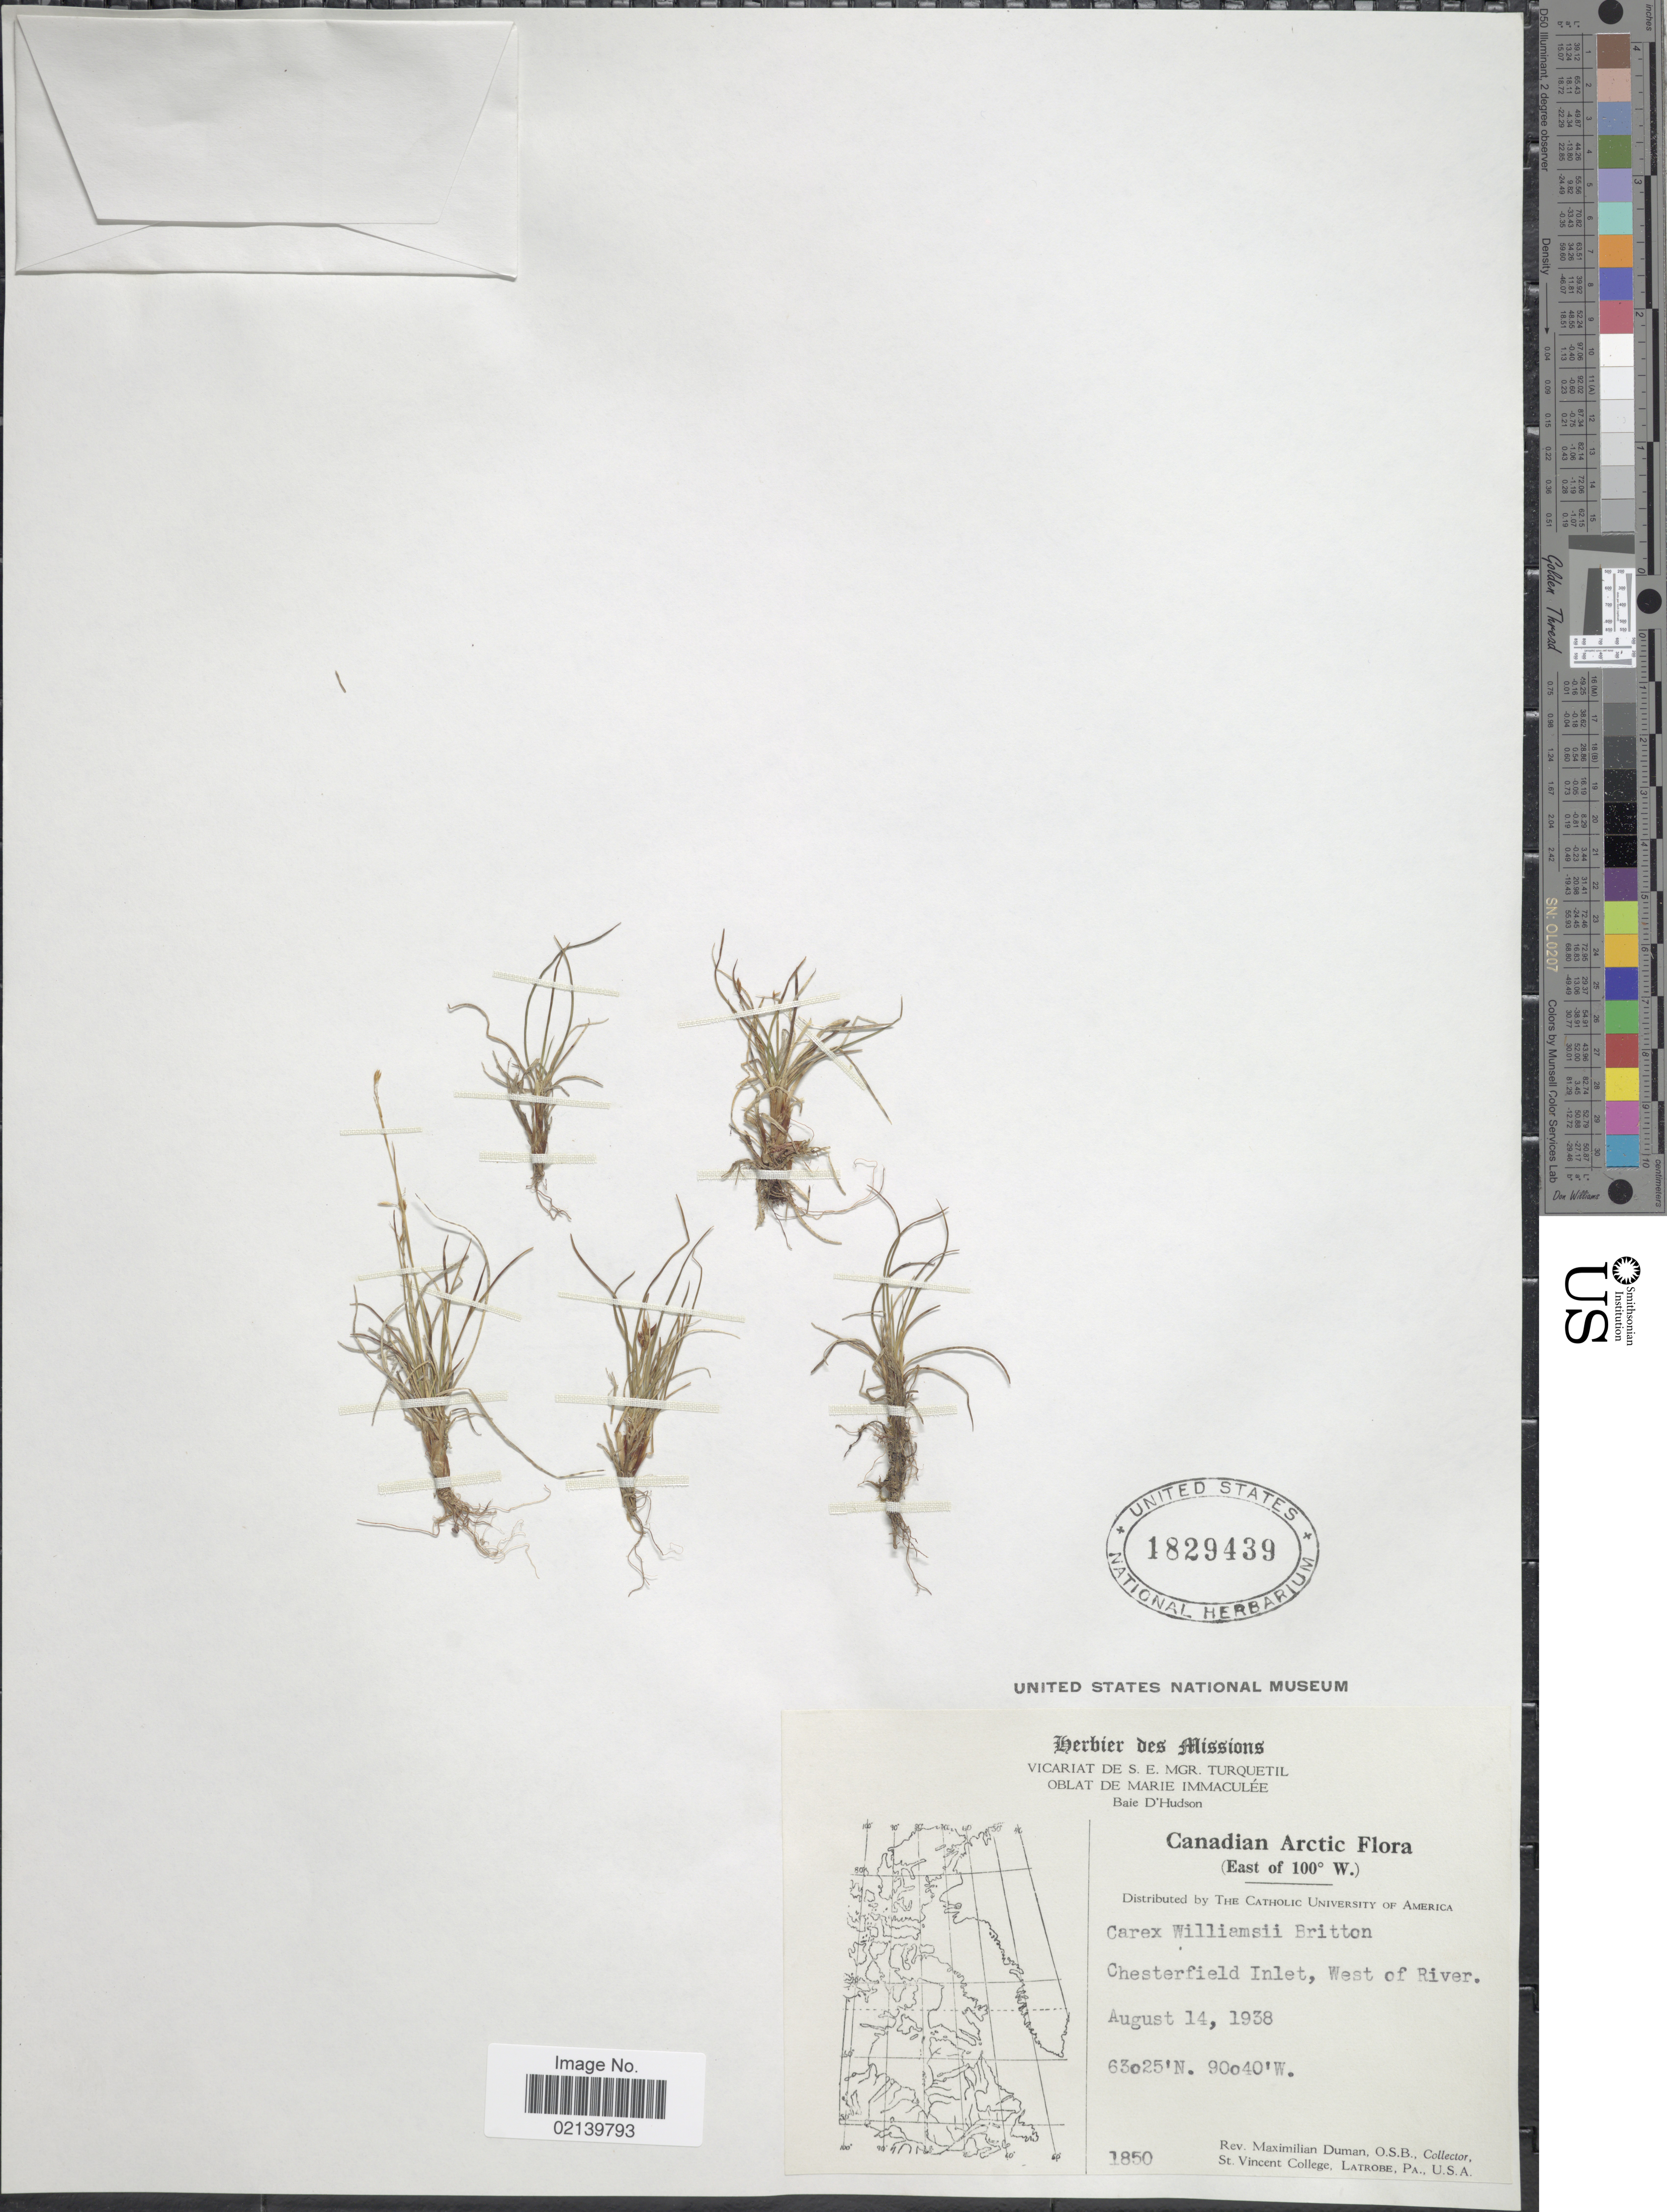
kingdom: Plantae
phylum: Tracheophyta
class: Liliopsida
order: Poales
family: Cyperaceae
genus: Carex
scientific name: Carex williamsii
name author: Britton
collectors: M. Duman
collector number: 1850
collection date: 1938-08-14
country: Canada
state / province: Nunavut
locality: Canadian Arctic, Chesterfield Inlet, West of River. (East of 100º W.).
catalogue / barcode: US 1829439